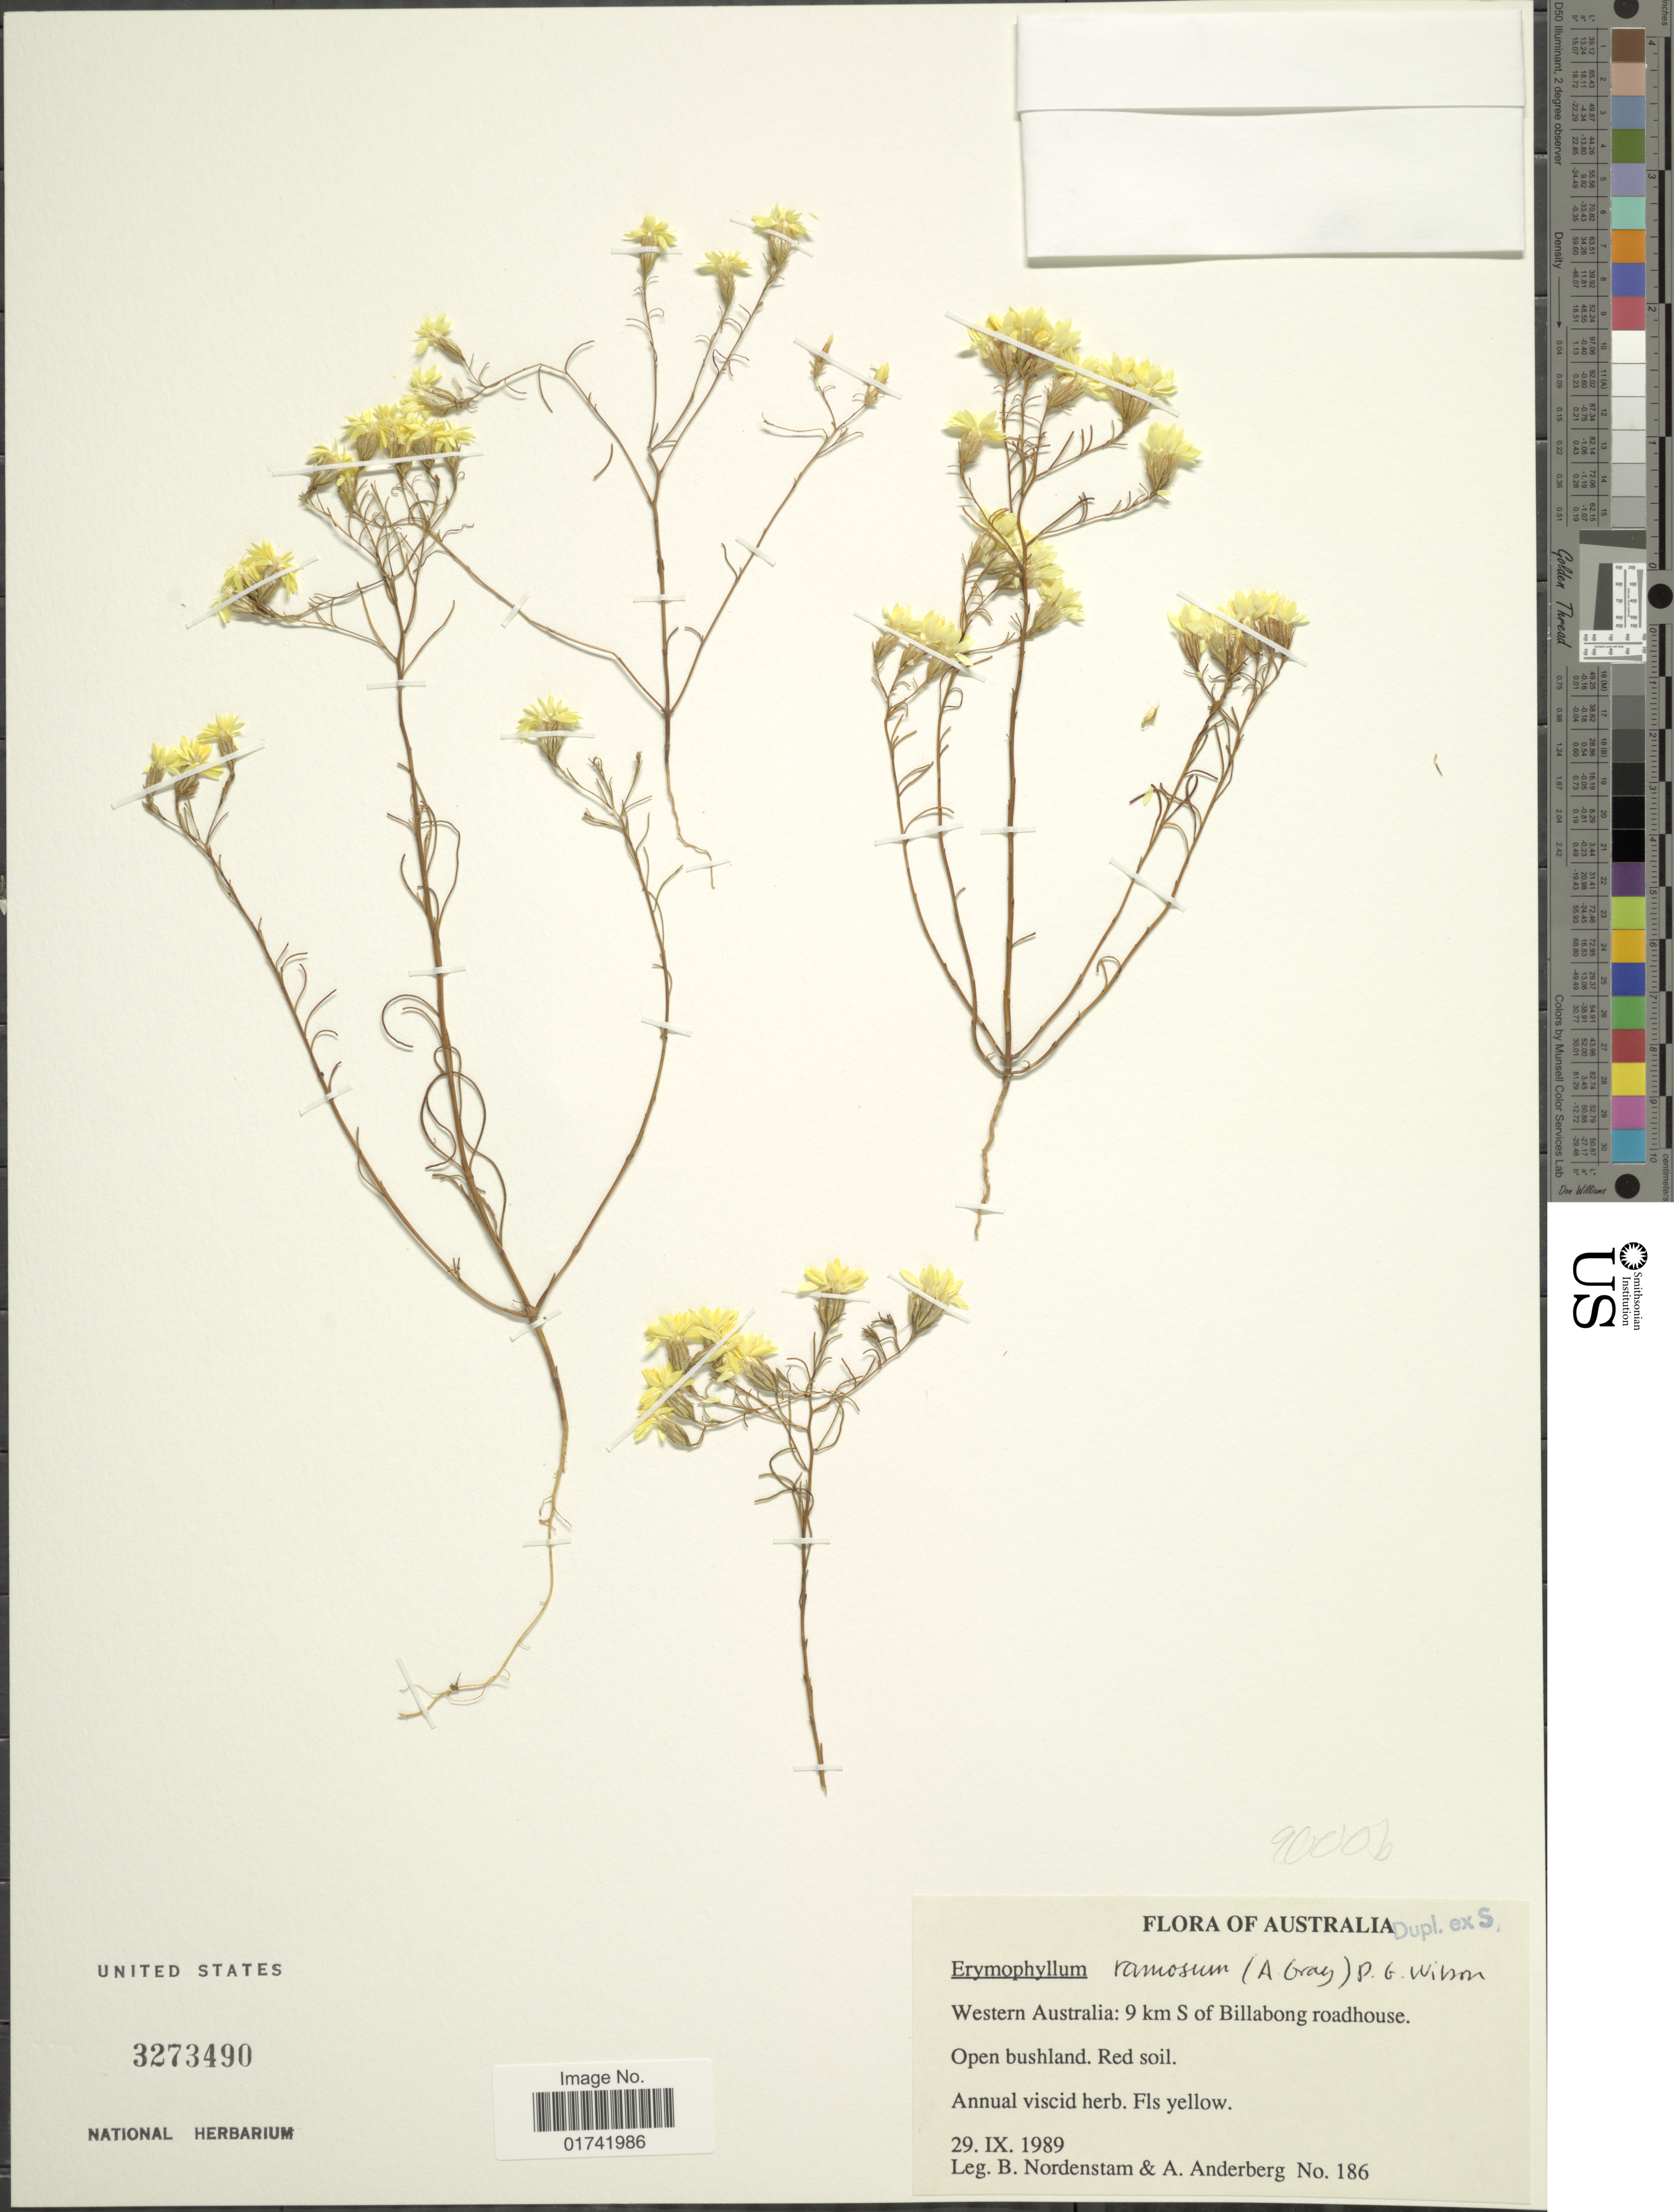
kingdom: Plantae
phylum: Tracheophyta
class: Magnoliopsida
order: Asterales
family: Asteraceae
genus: Erymophyllum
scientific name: Erymophyllum ramosum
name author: (A. Gray) Paul G. Wilson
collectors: B. Nordenstam & A. A. Anderberg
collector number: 186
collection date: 1989-09-29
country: Australia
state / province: Western Australia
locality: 9 km S of Billabong Roadhouse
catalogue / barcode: US 3273490